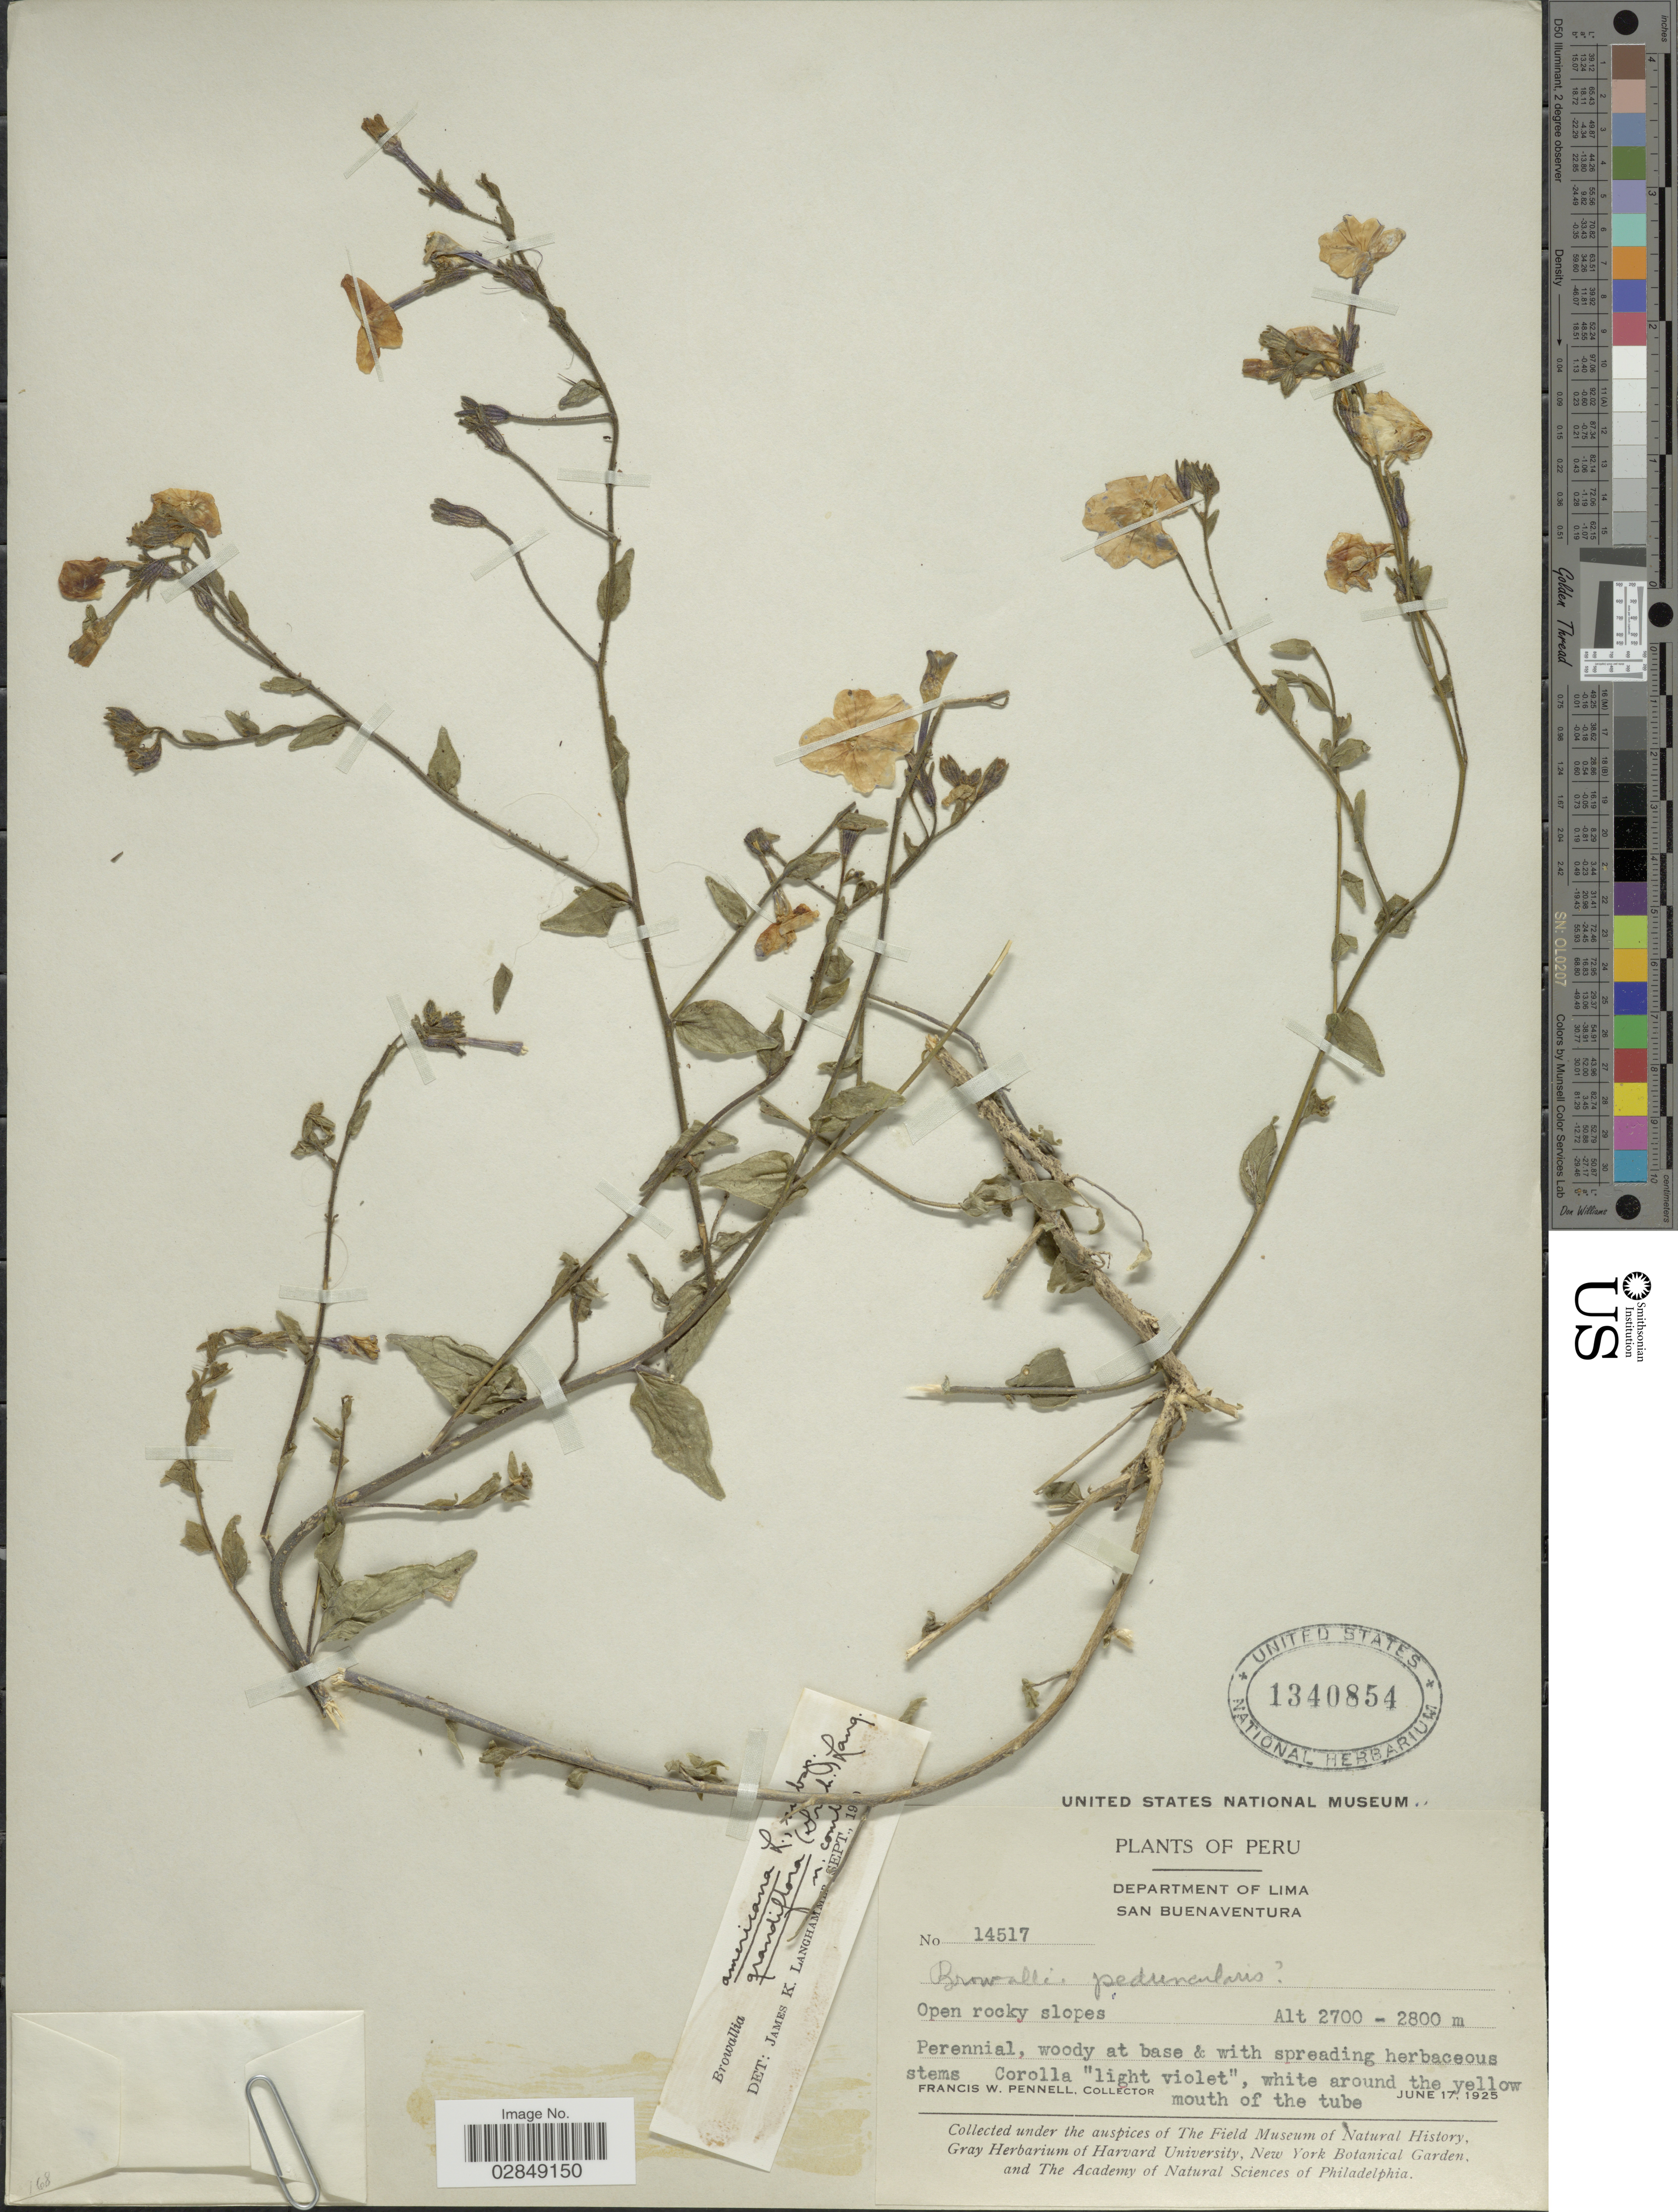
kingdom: Plantae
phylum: Tracheophyta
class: Magnoliopsida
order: Solanales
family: Solanaceae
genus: Browallia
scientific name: Browallia americana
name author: L.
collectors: F. W. Pennell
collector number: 14517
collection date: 1925-06-17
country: Peru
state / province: Lima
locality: Department of Lima. San Buenaventura.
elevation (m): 2700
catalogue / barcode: US 1340854